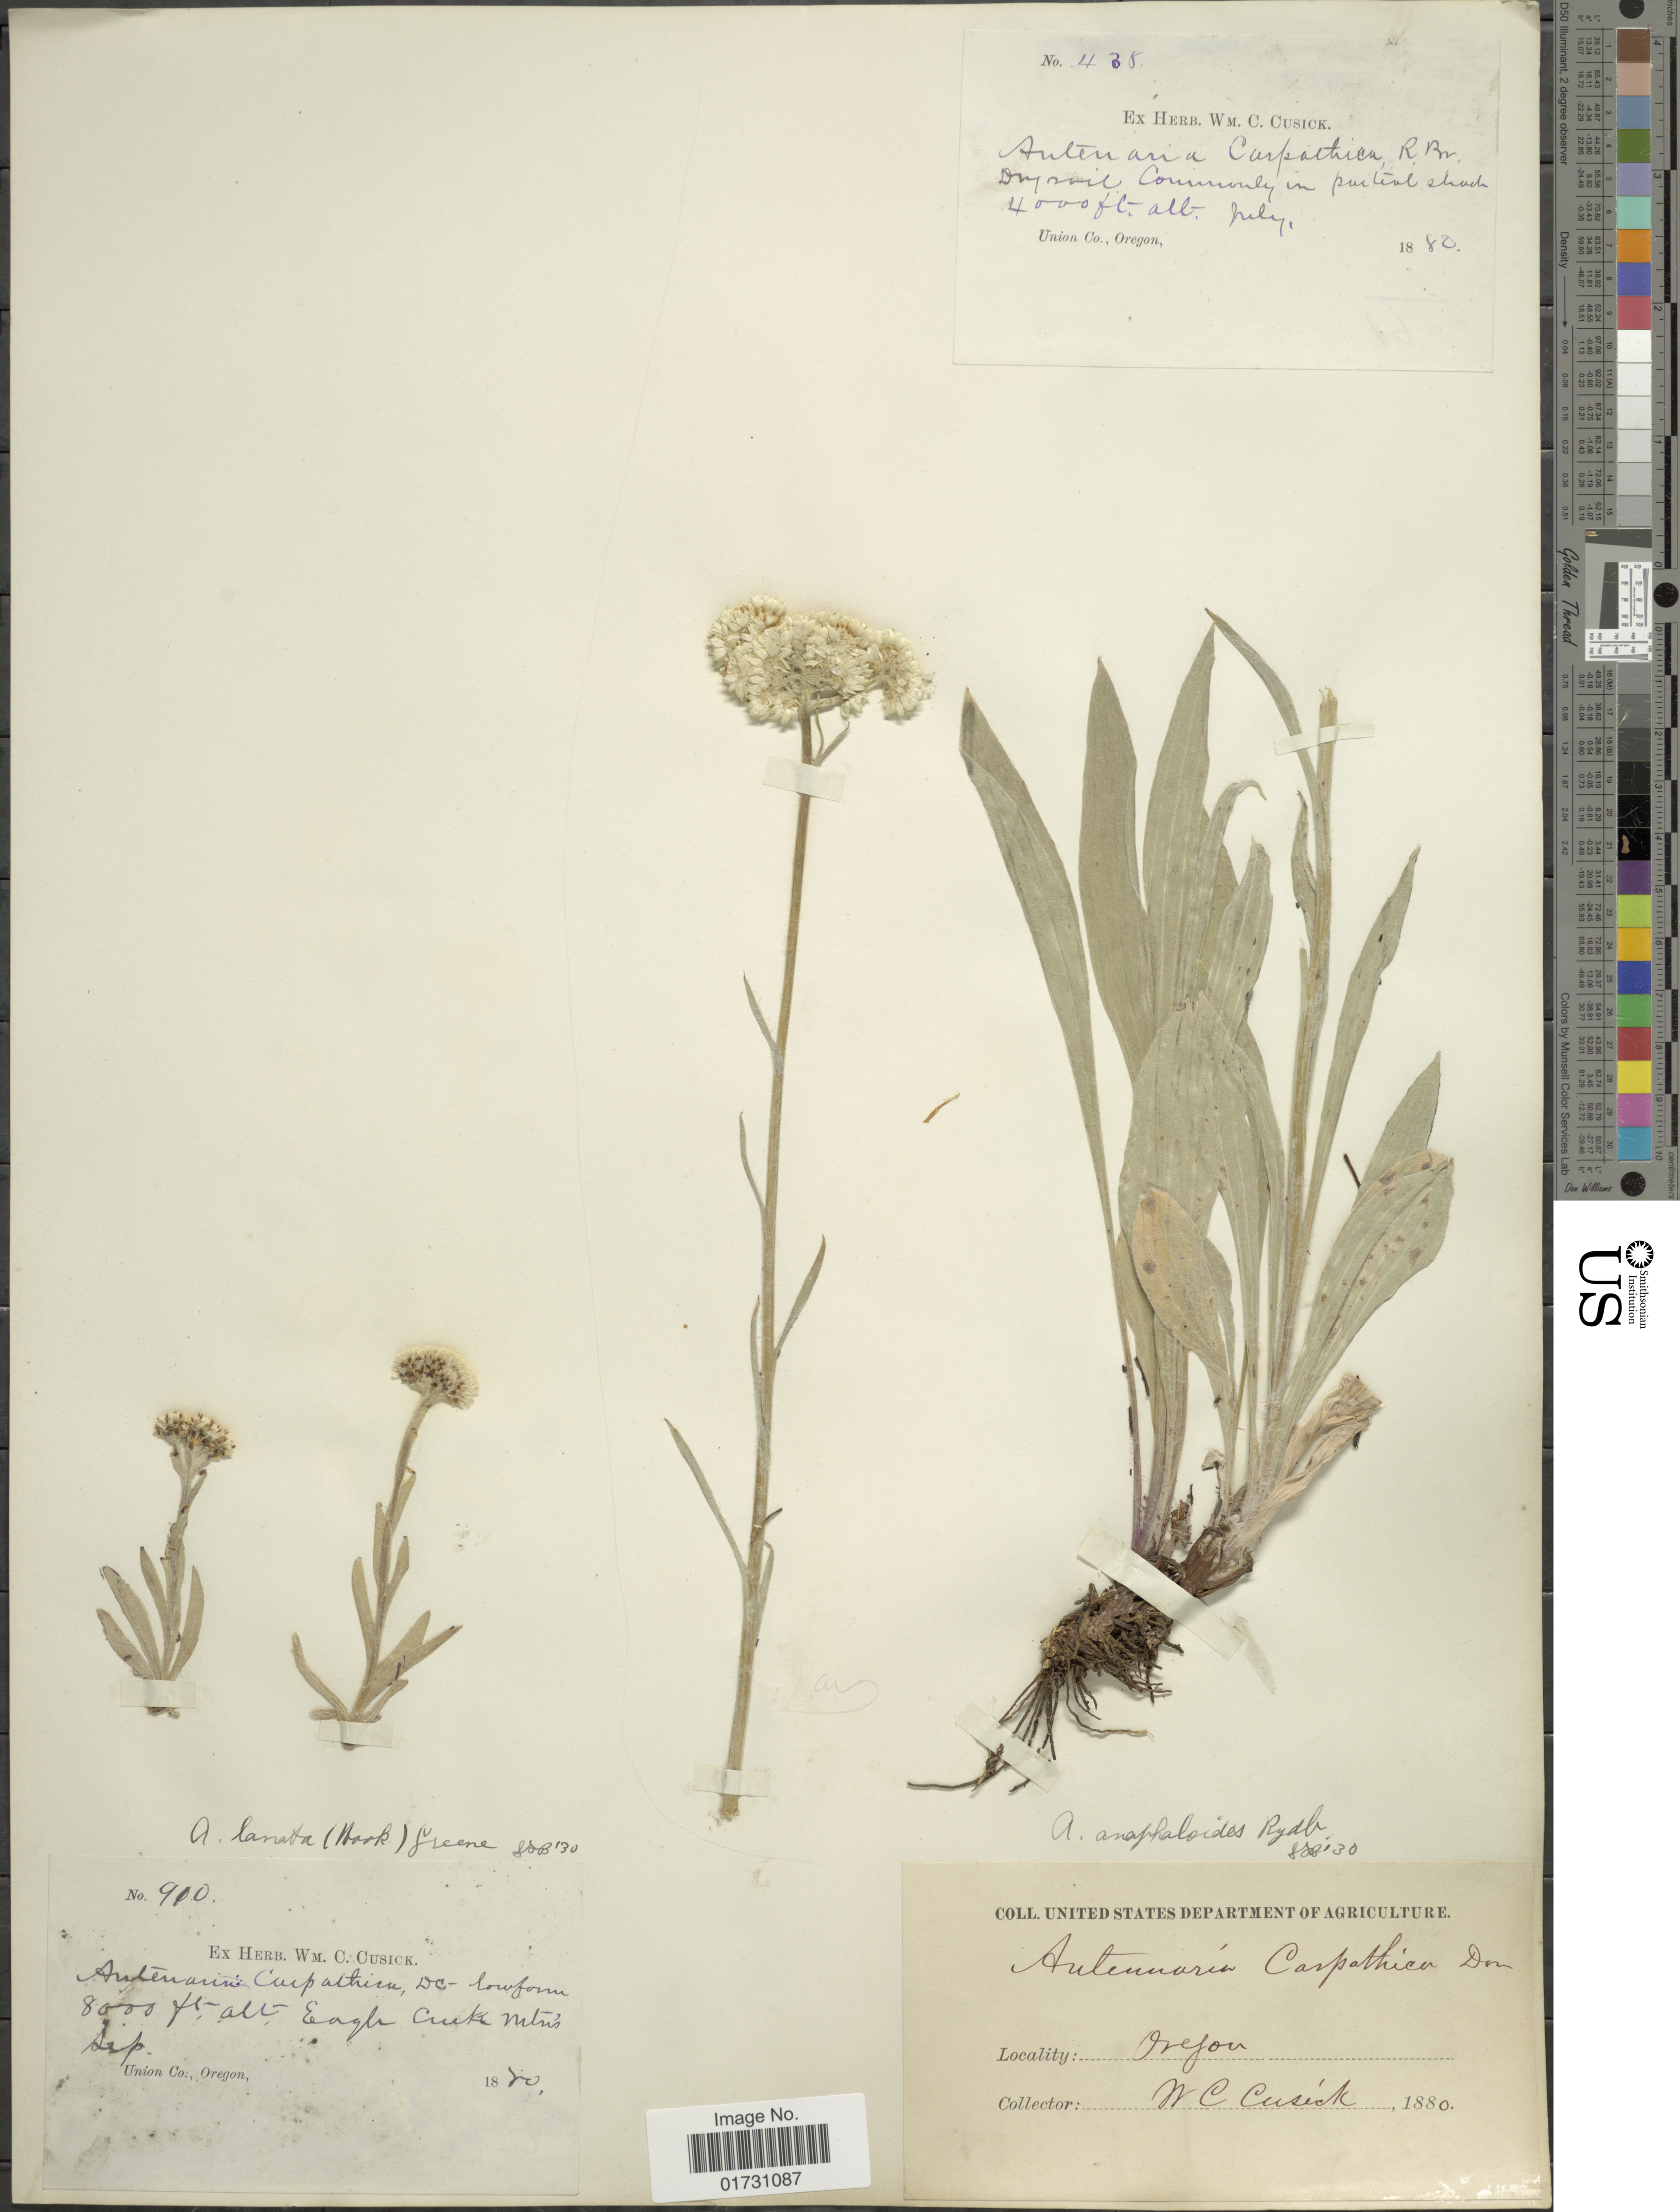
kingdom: Plantae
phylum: Tracheophyta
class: Magnoliopsida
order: Asterales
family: Asteraceae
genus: Antennaria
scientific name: Antennaria lanata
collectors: W. C. Cusick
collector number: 910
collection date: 1880-09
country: United States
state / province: Oregon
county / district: Union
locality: Eagle Creek Mts., Union Co.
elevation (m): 2438